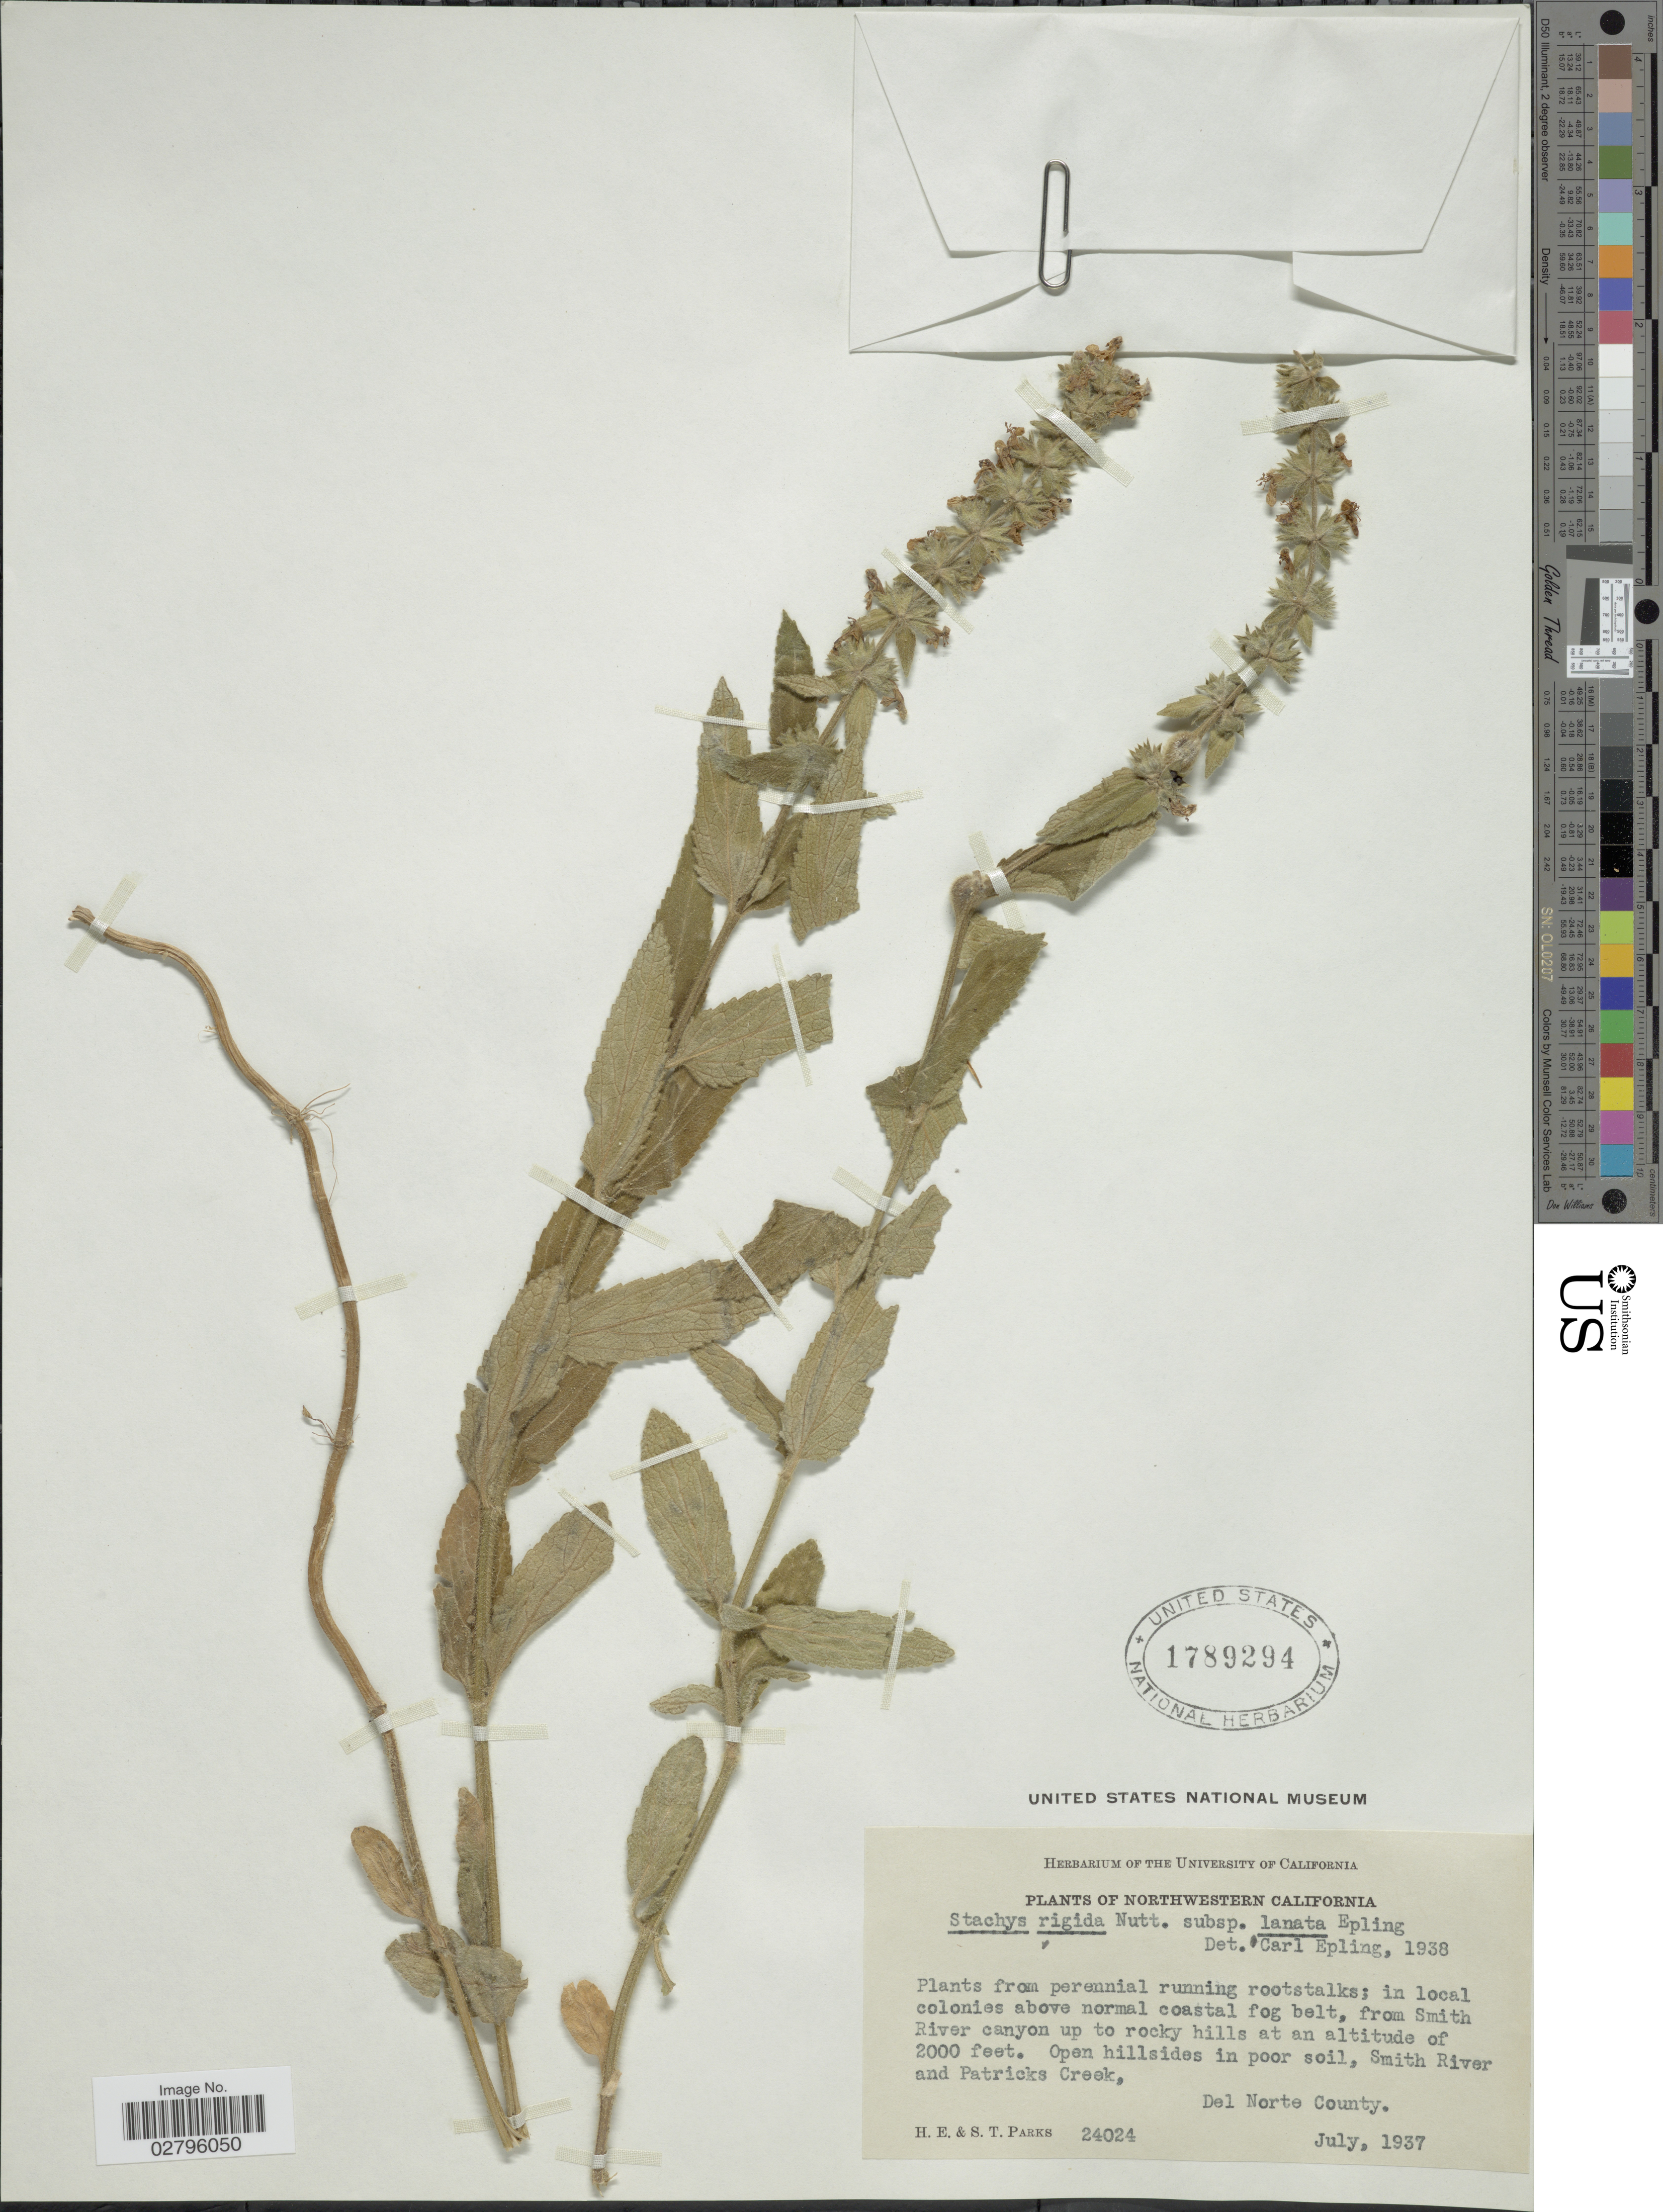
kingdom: Plantae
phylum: Tracheophyta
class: Magnoliopsida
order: Lamiales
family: Lamiaceae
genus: Stachys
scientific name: Stachys bergii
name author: G.A. Mulligan & D.B. Munro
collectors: H. E. Parks & S. Parks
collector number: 24024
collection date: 1937-07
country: United States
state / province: California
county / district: Del Norte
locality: Northwestern California, in local colonies above normal coatal fog belt, from Smith River canyon up to rocky hills, Open hillsides in poor soil, Smith River and Patricks Creek, Del Norte County.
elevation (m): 610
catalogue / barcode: US 1789294